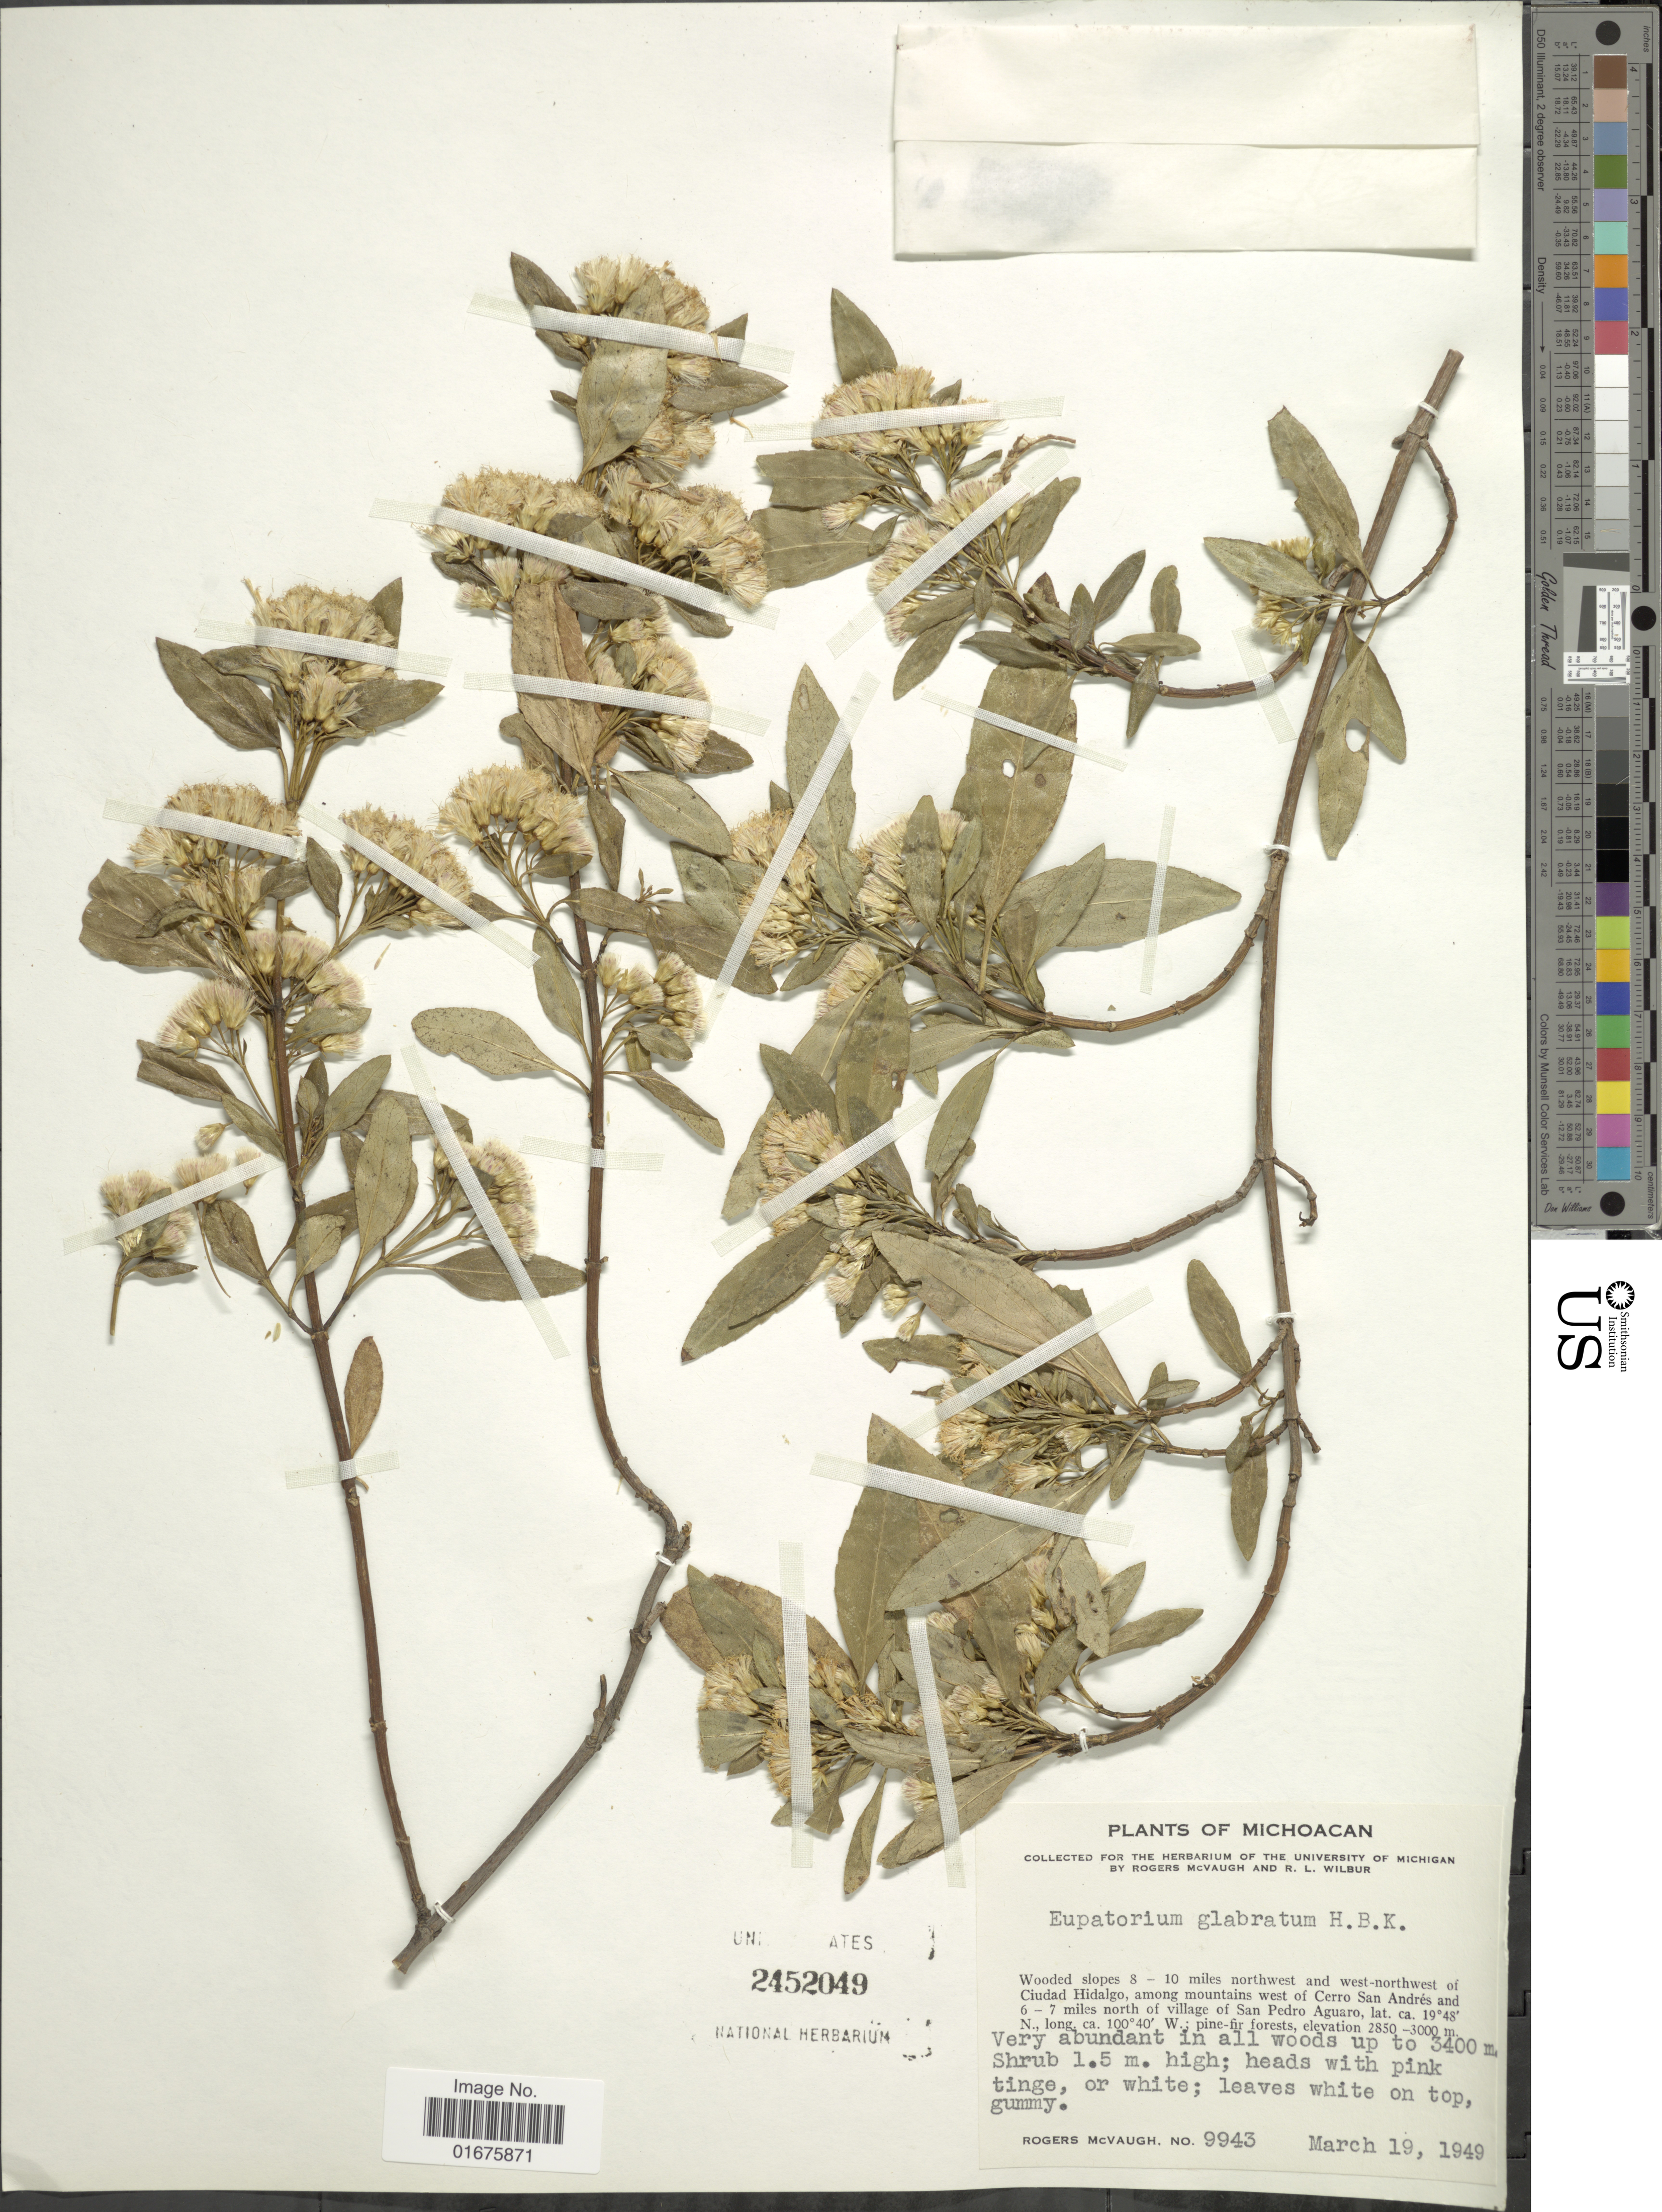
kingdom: Plantae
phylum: Tracheophyta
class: Magnoliopsida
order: Asterales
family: Asteraceae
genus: Ageratina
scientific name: Ageratina glabrata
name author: (Kunth) R.M. King & H. Rob.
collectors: R. McVaugh & R. L. Wilbur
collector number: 9943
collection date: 1949-03-19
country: Mexico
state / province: Michoacán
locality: Wooded slopes 8-10 mile snorthwest and west-northwest of Ciudad Hidalgo, among mountains west of Cerro San Andrés and 6-7 miles north of village of San Pedro Aguaro, pine-fir forests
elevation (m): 2850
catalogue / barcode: US 2452049